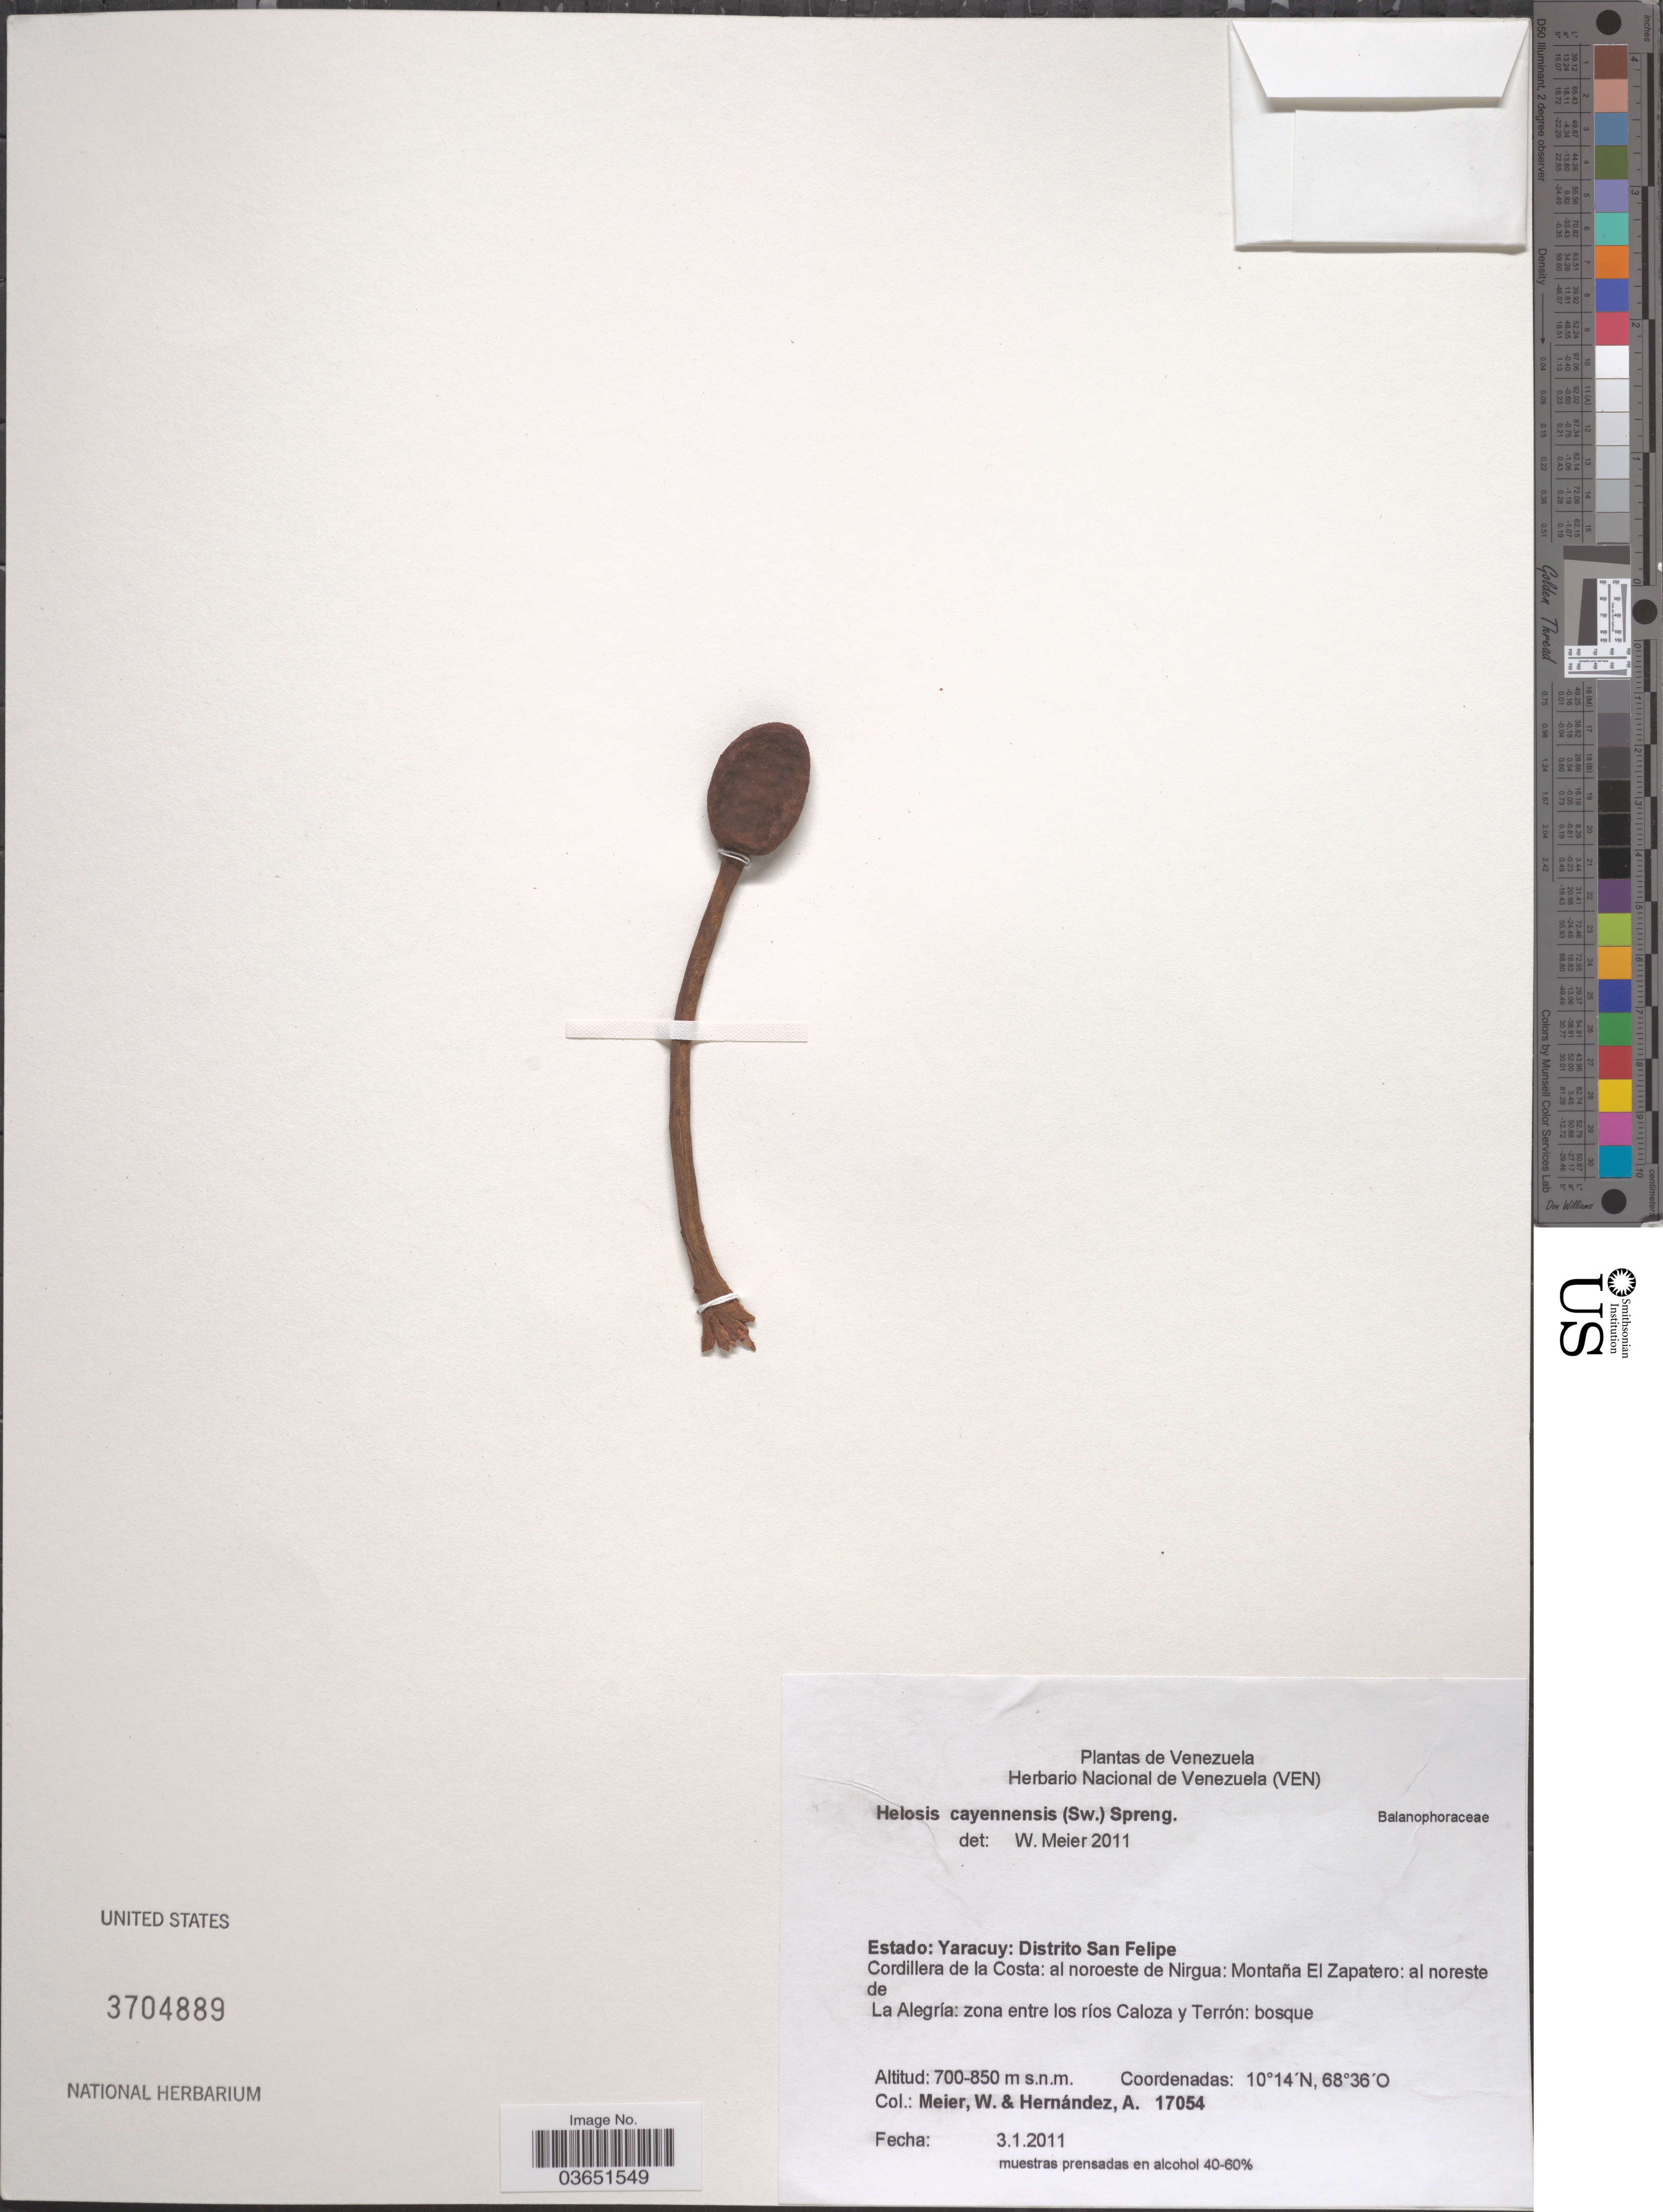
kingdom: Plantae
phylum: Tracheophyta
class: Magnoliopsida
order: Santalales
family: Balanophoraceae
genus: Helosis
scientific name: Helosis cayennensis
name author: (Sw.) Spreng.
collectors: W. Meier & A. Hernández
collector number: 17054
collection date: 2011-01-03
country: Venezuela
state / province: Yaracuy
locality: Distrito San Felipe. Cordillera de la Costa: al noroeste de Nirgua: Montaña El Zapatero: al noreste de La Algegría: zona entre los ríos Caloza y Terrón.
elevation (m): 700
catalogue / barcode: US 3704889